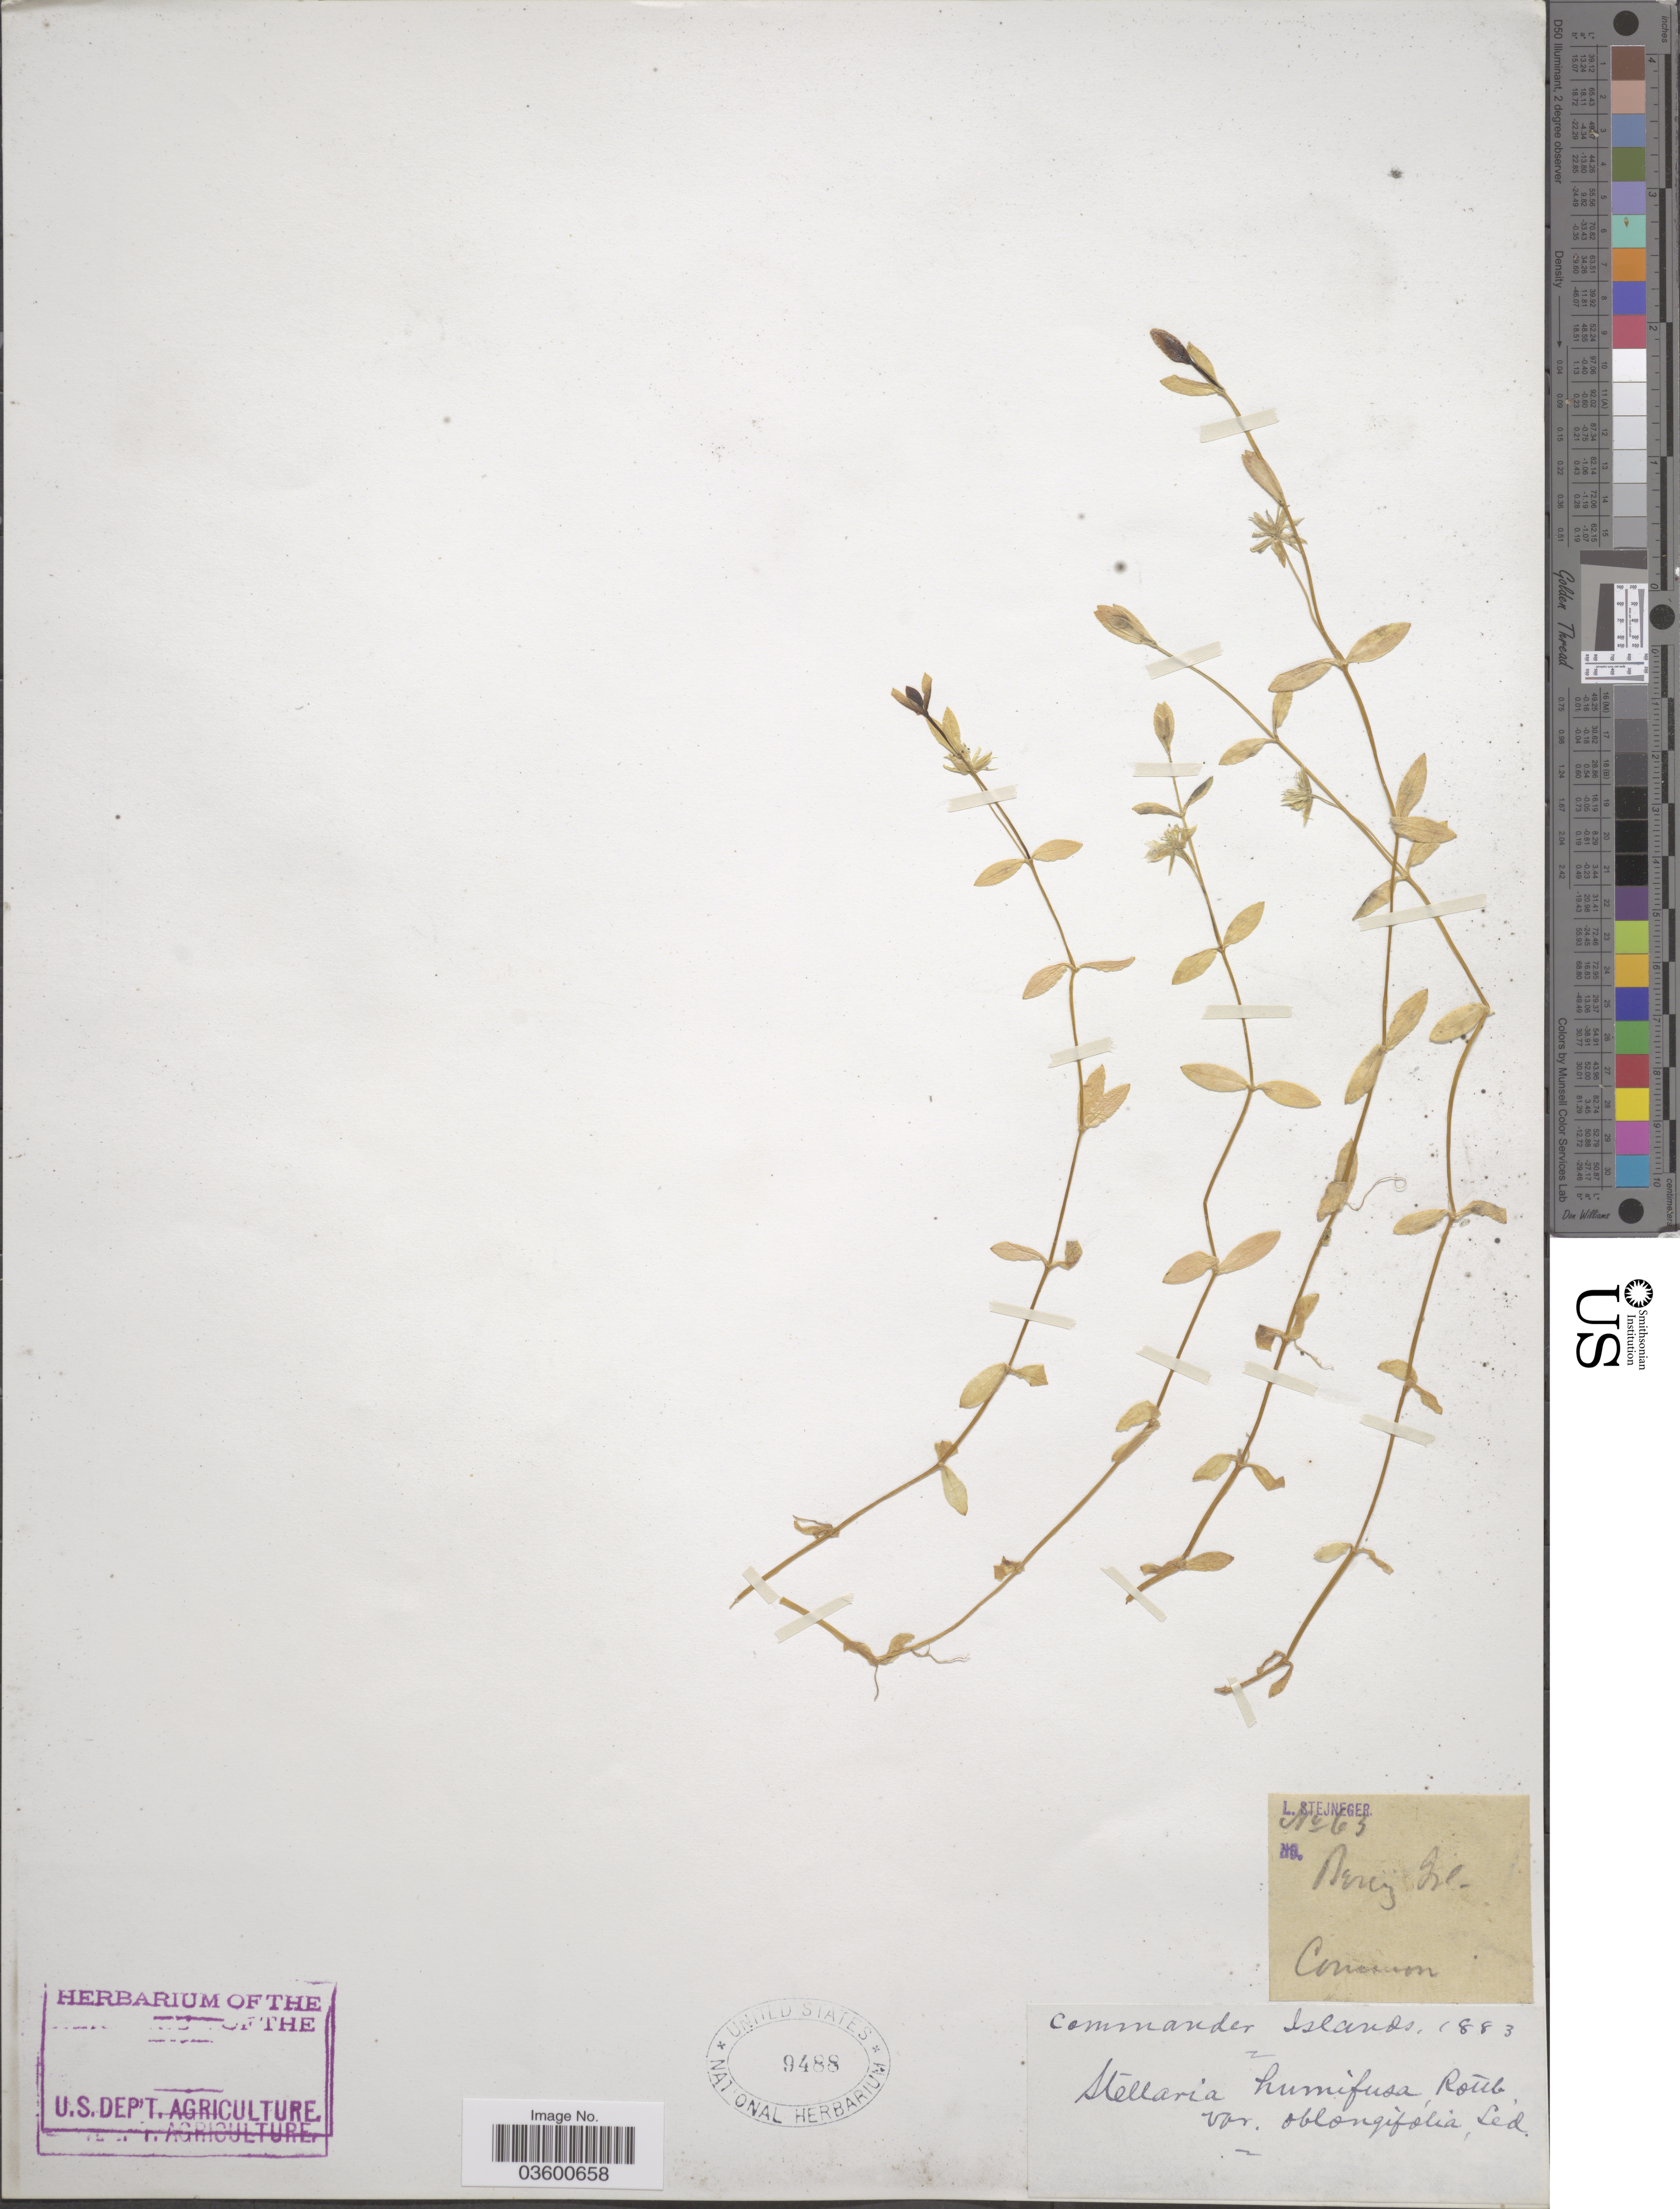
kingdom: Plantae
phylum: Tracheophyta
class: Magnoliopsida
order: Caryophyllales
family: Caryophyllaceae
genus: Stellaria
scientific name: Stellaria humifusa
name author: Rottb.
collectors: L. Stejneger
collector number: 63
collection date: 1883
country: Russian Federation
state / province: Kamchatka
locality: Commander Islands. Bering Isl.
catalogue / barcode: US 9488